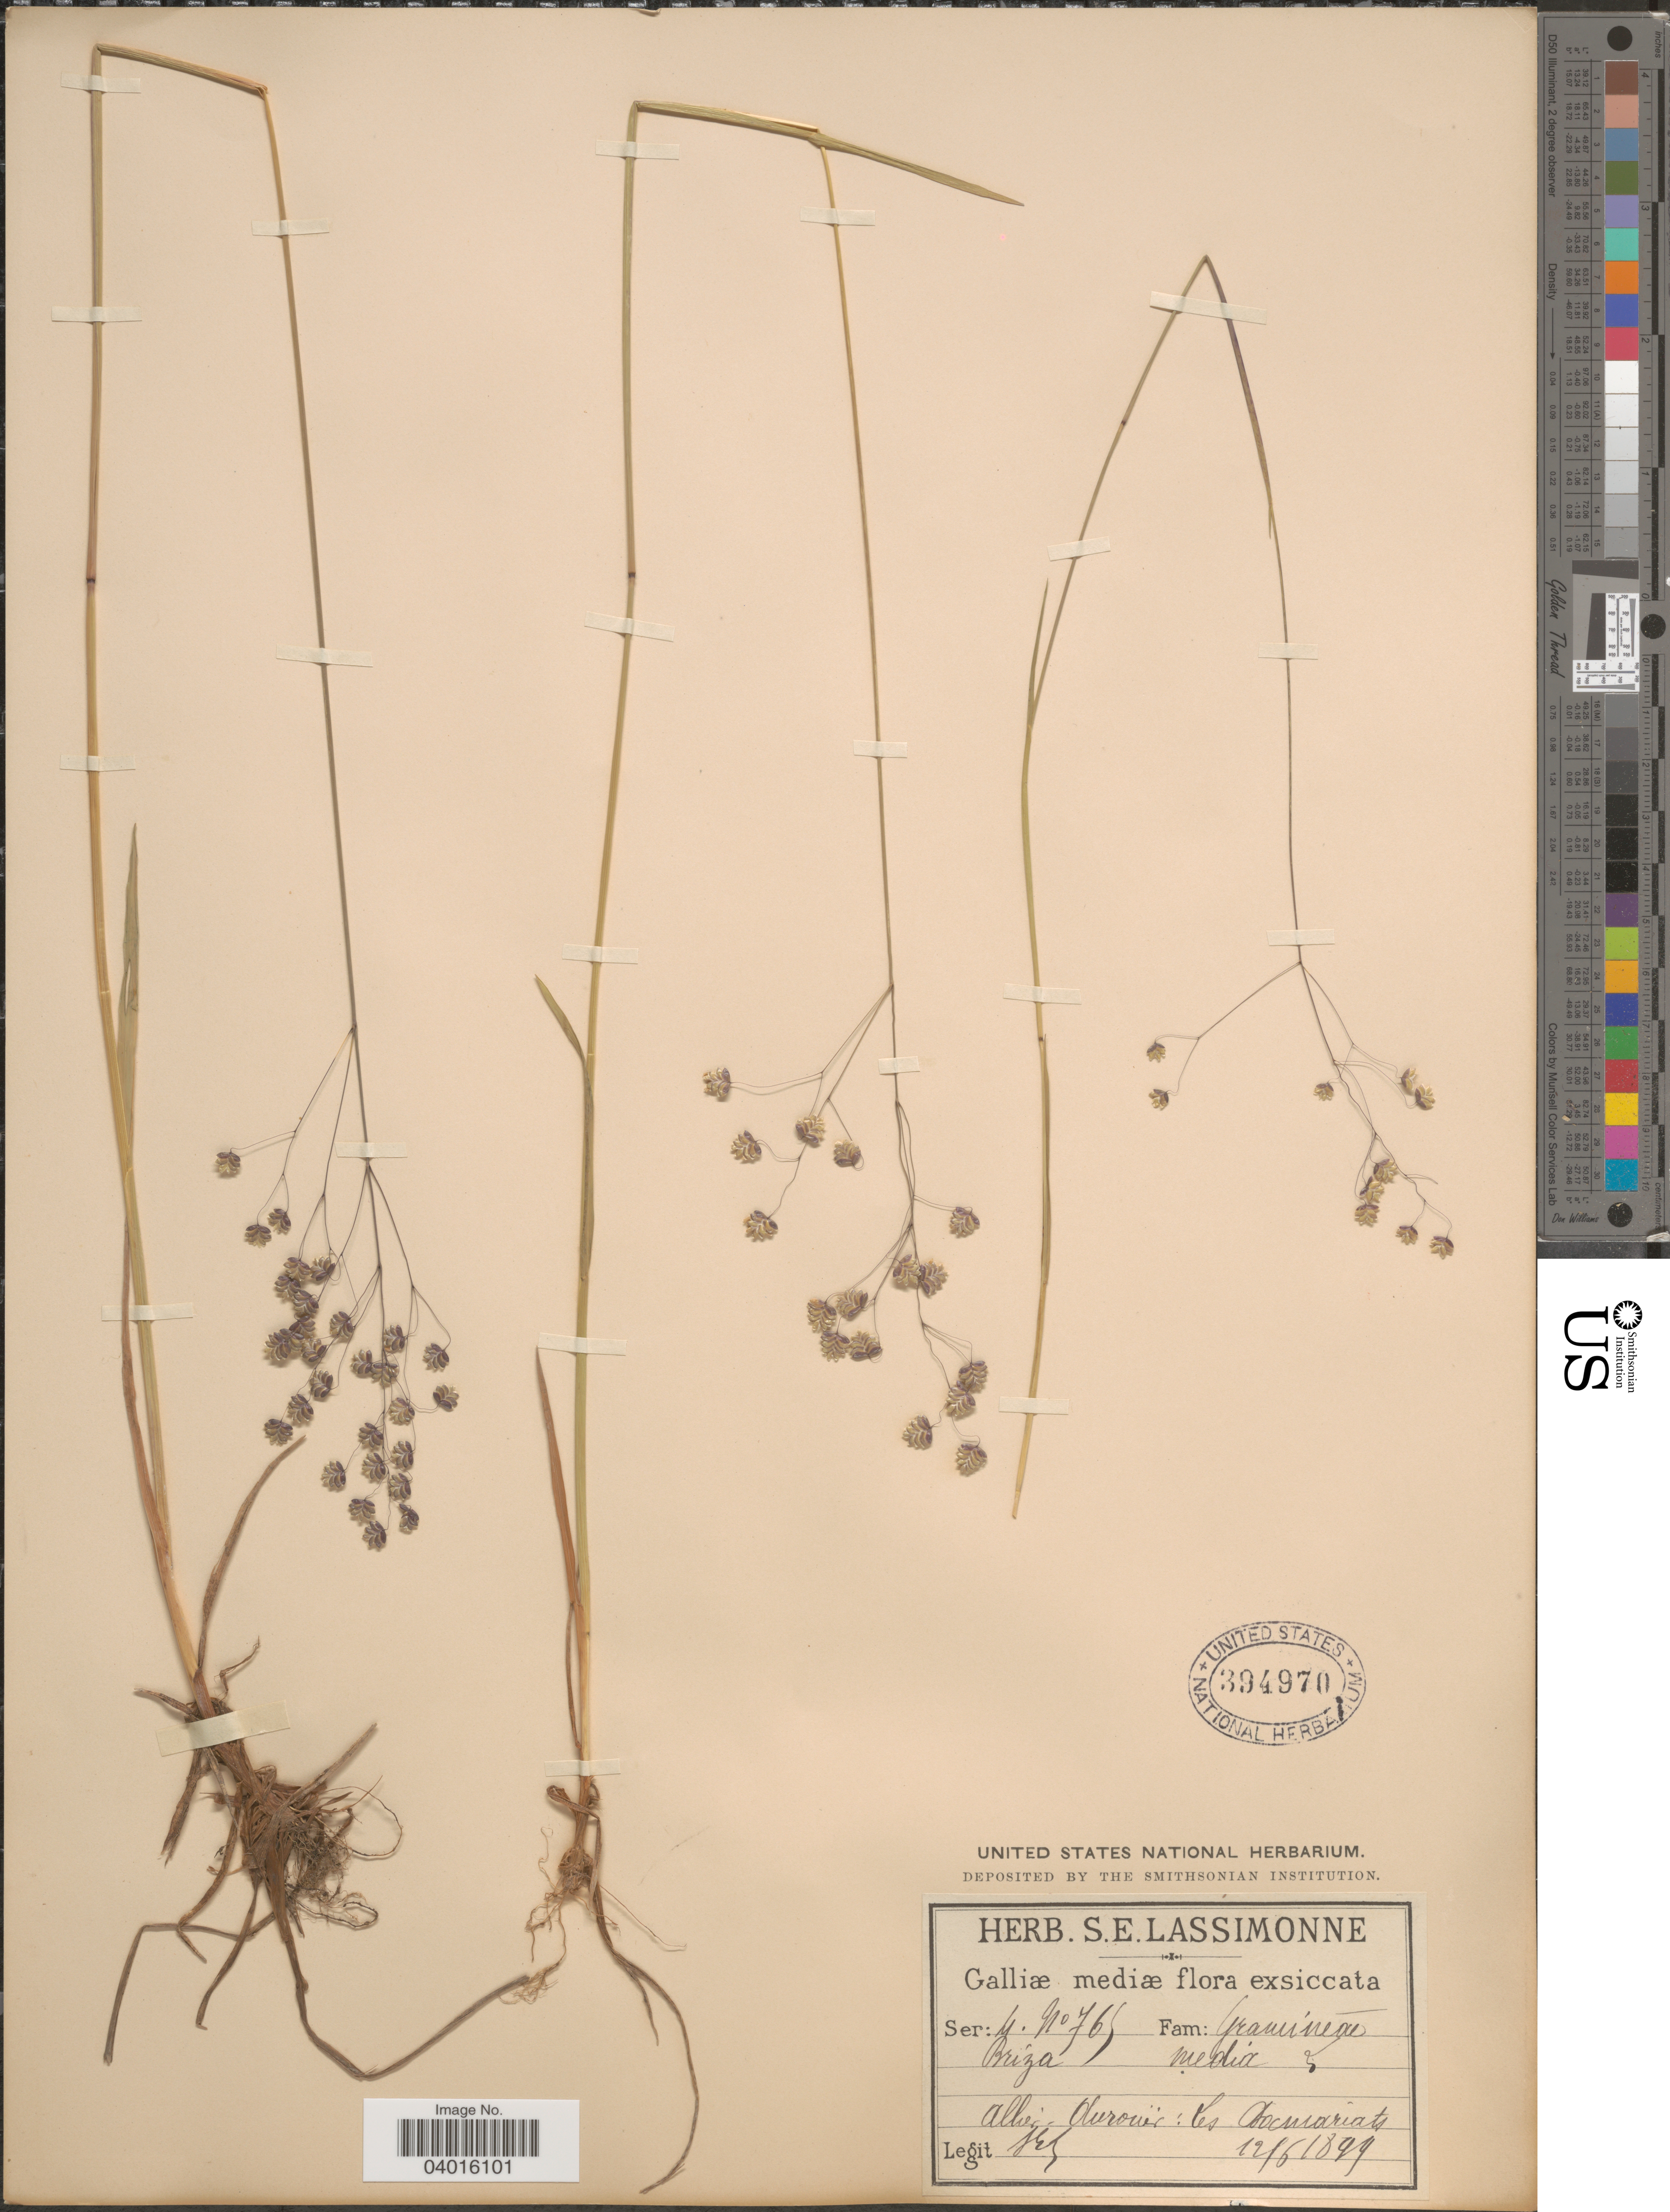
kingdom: Plantae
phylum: Tracheophyta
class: Liliopsida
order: Poales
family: Poaceae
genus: Briza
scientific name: Briza media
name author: L.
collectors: S. Lassimonne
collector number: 765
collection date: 1899-06-12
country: France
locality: Galliæ mediæ. Allier - Aurouër : les Damariats.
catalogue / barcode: US 394970